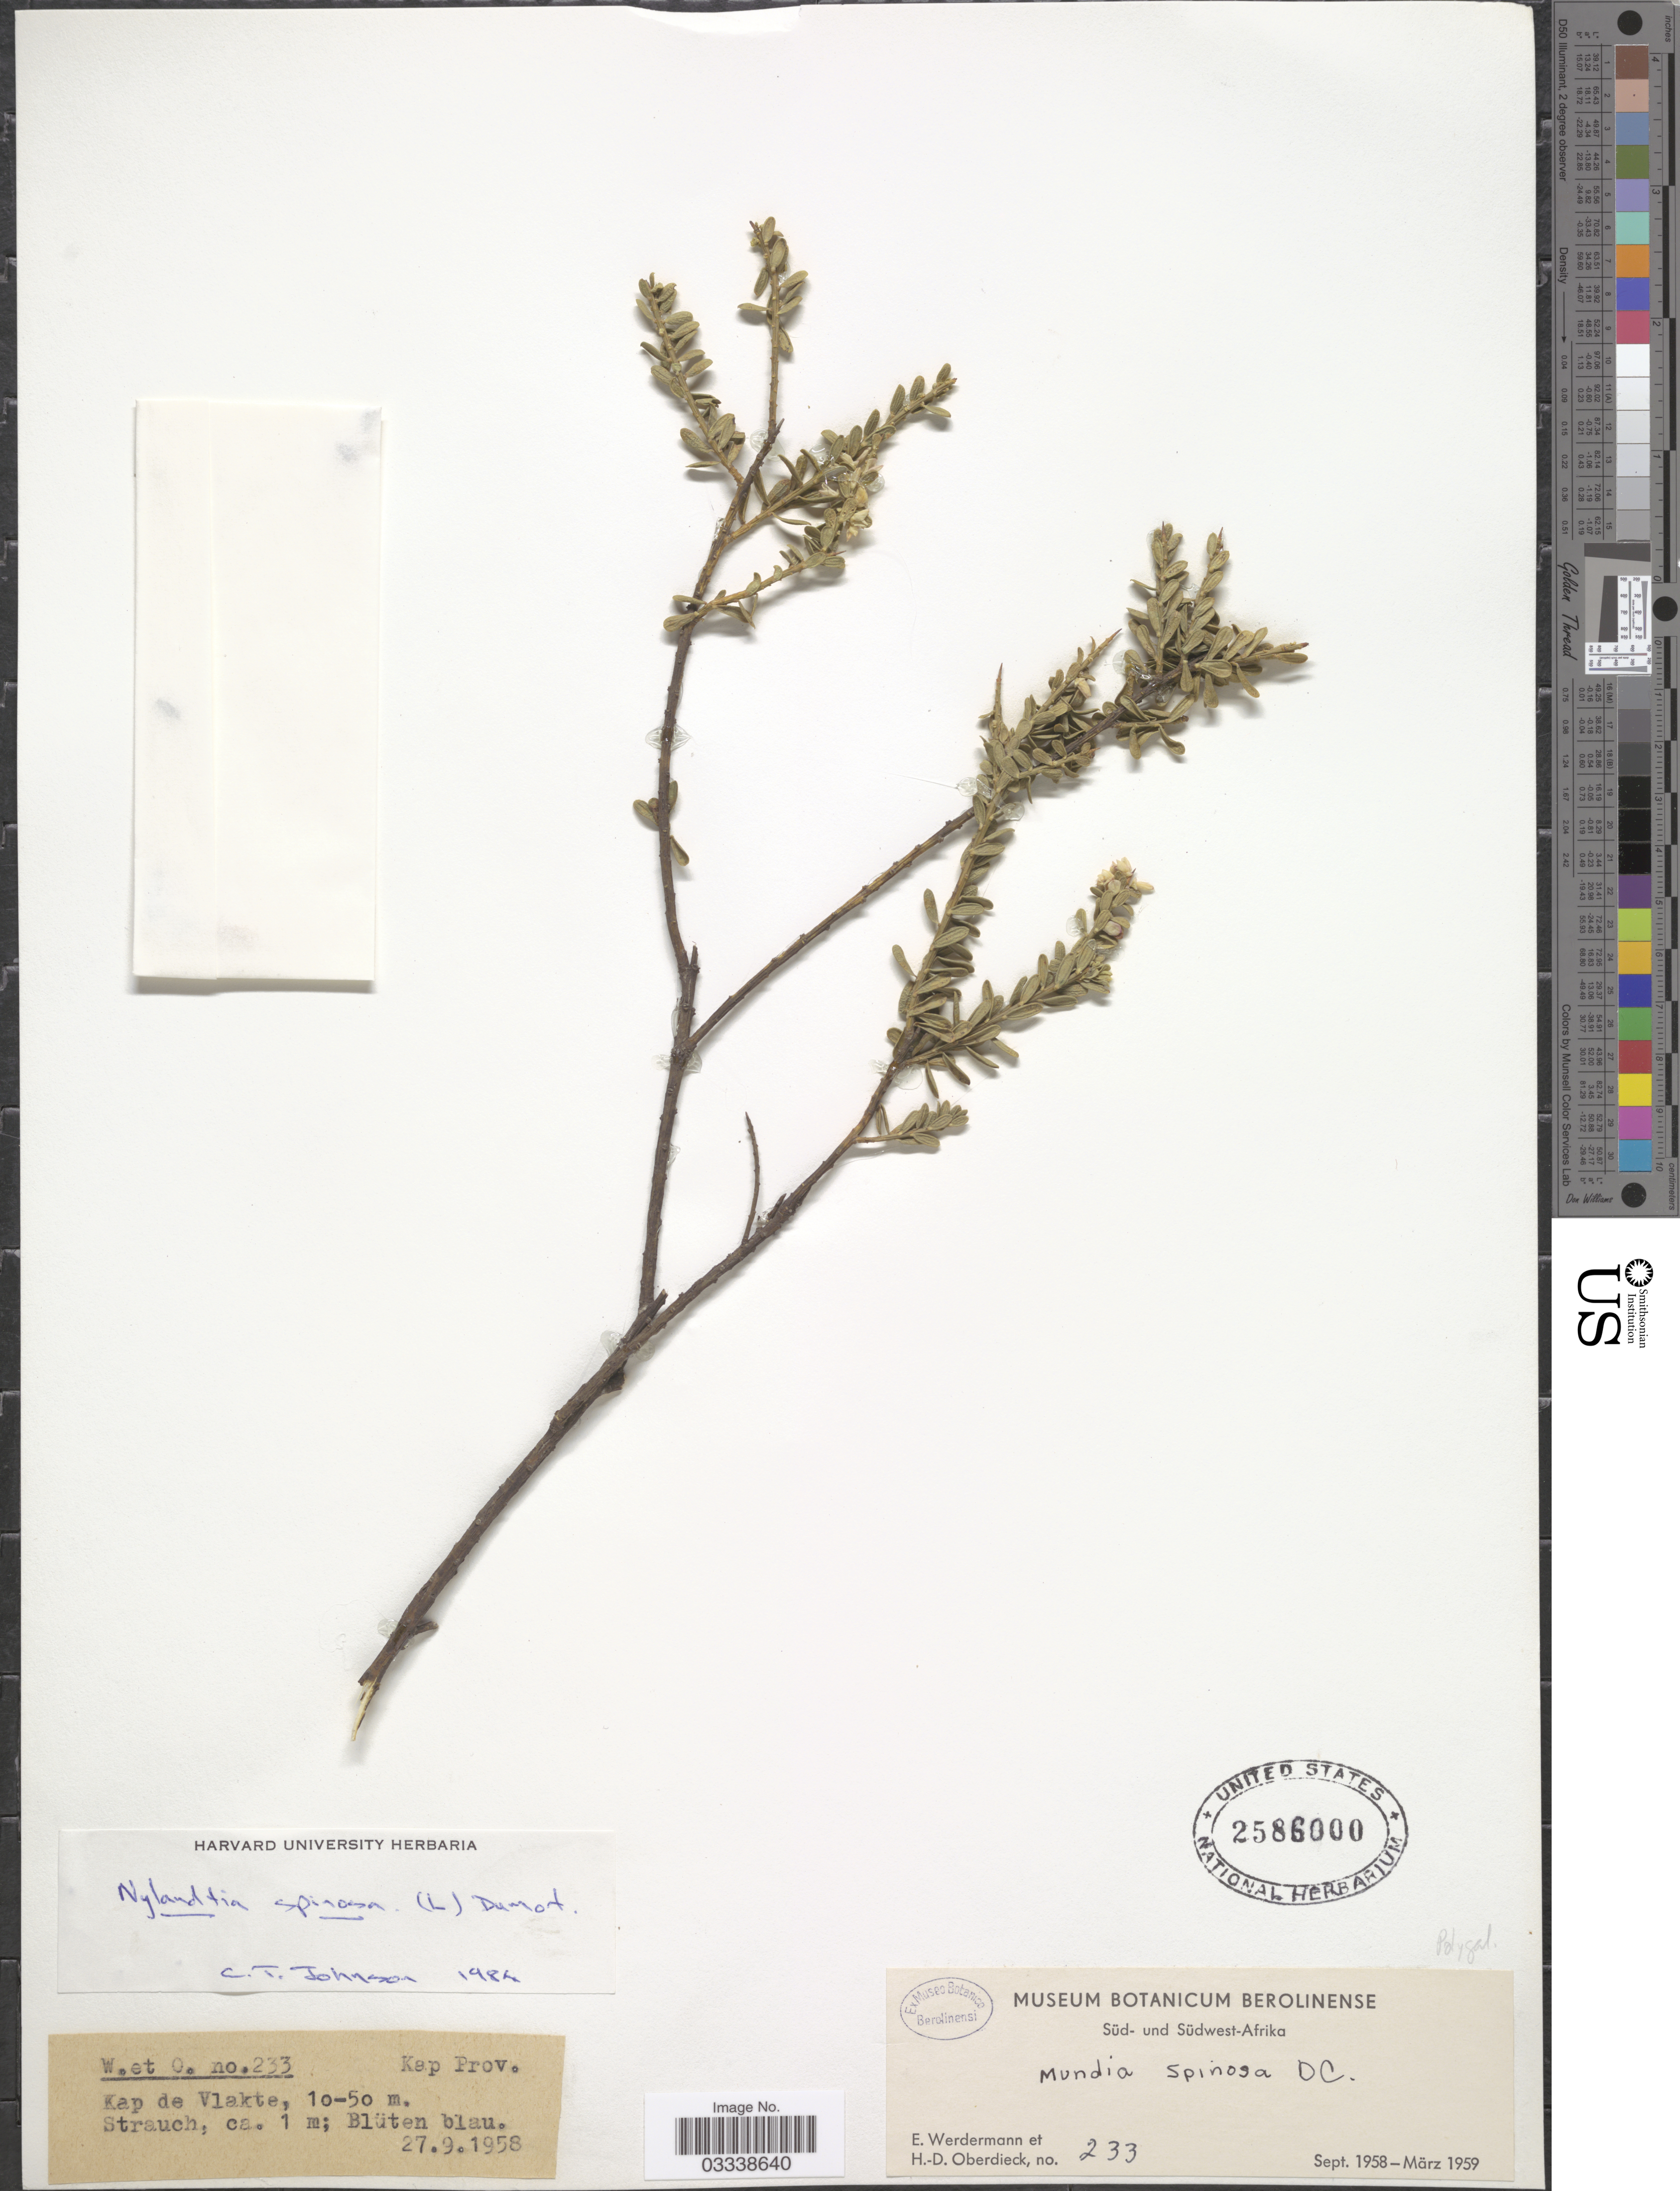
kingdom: Plantae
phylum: Tracheophyta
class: Magnoliopsida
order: Fabales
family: Polygalaceae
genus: Muraltia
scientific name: Muraltia spinosa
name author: (L.) F. Forest & J.C. Manning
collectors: E. Werdermann & H. Oberdieck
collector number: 233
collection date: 1958-09-27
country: South Africa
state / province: Western Cape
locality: Kap Prov., Kap de Vlakte.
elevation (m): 10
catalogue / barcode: US 2586000